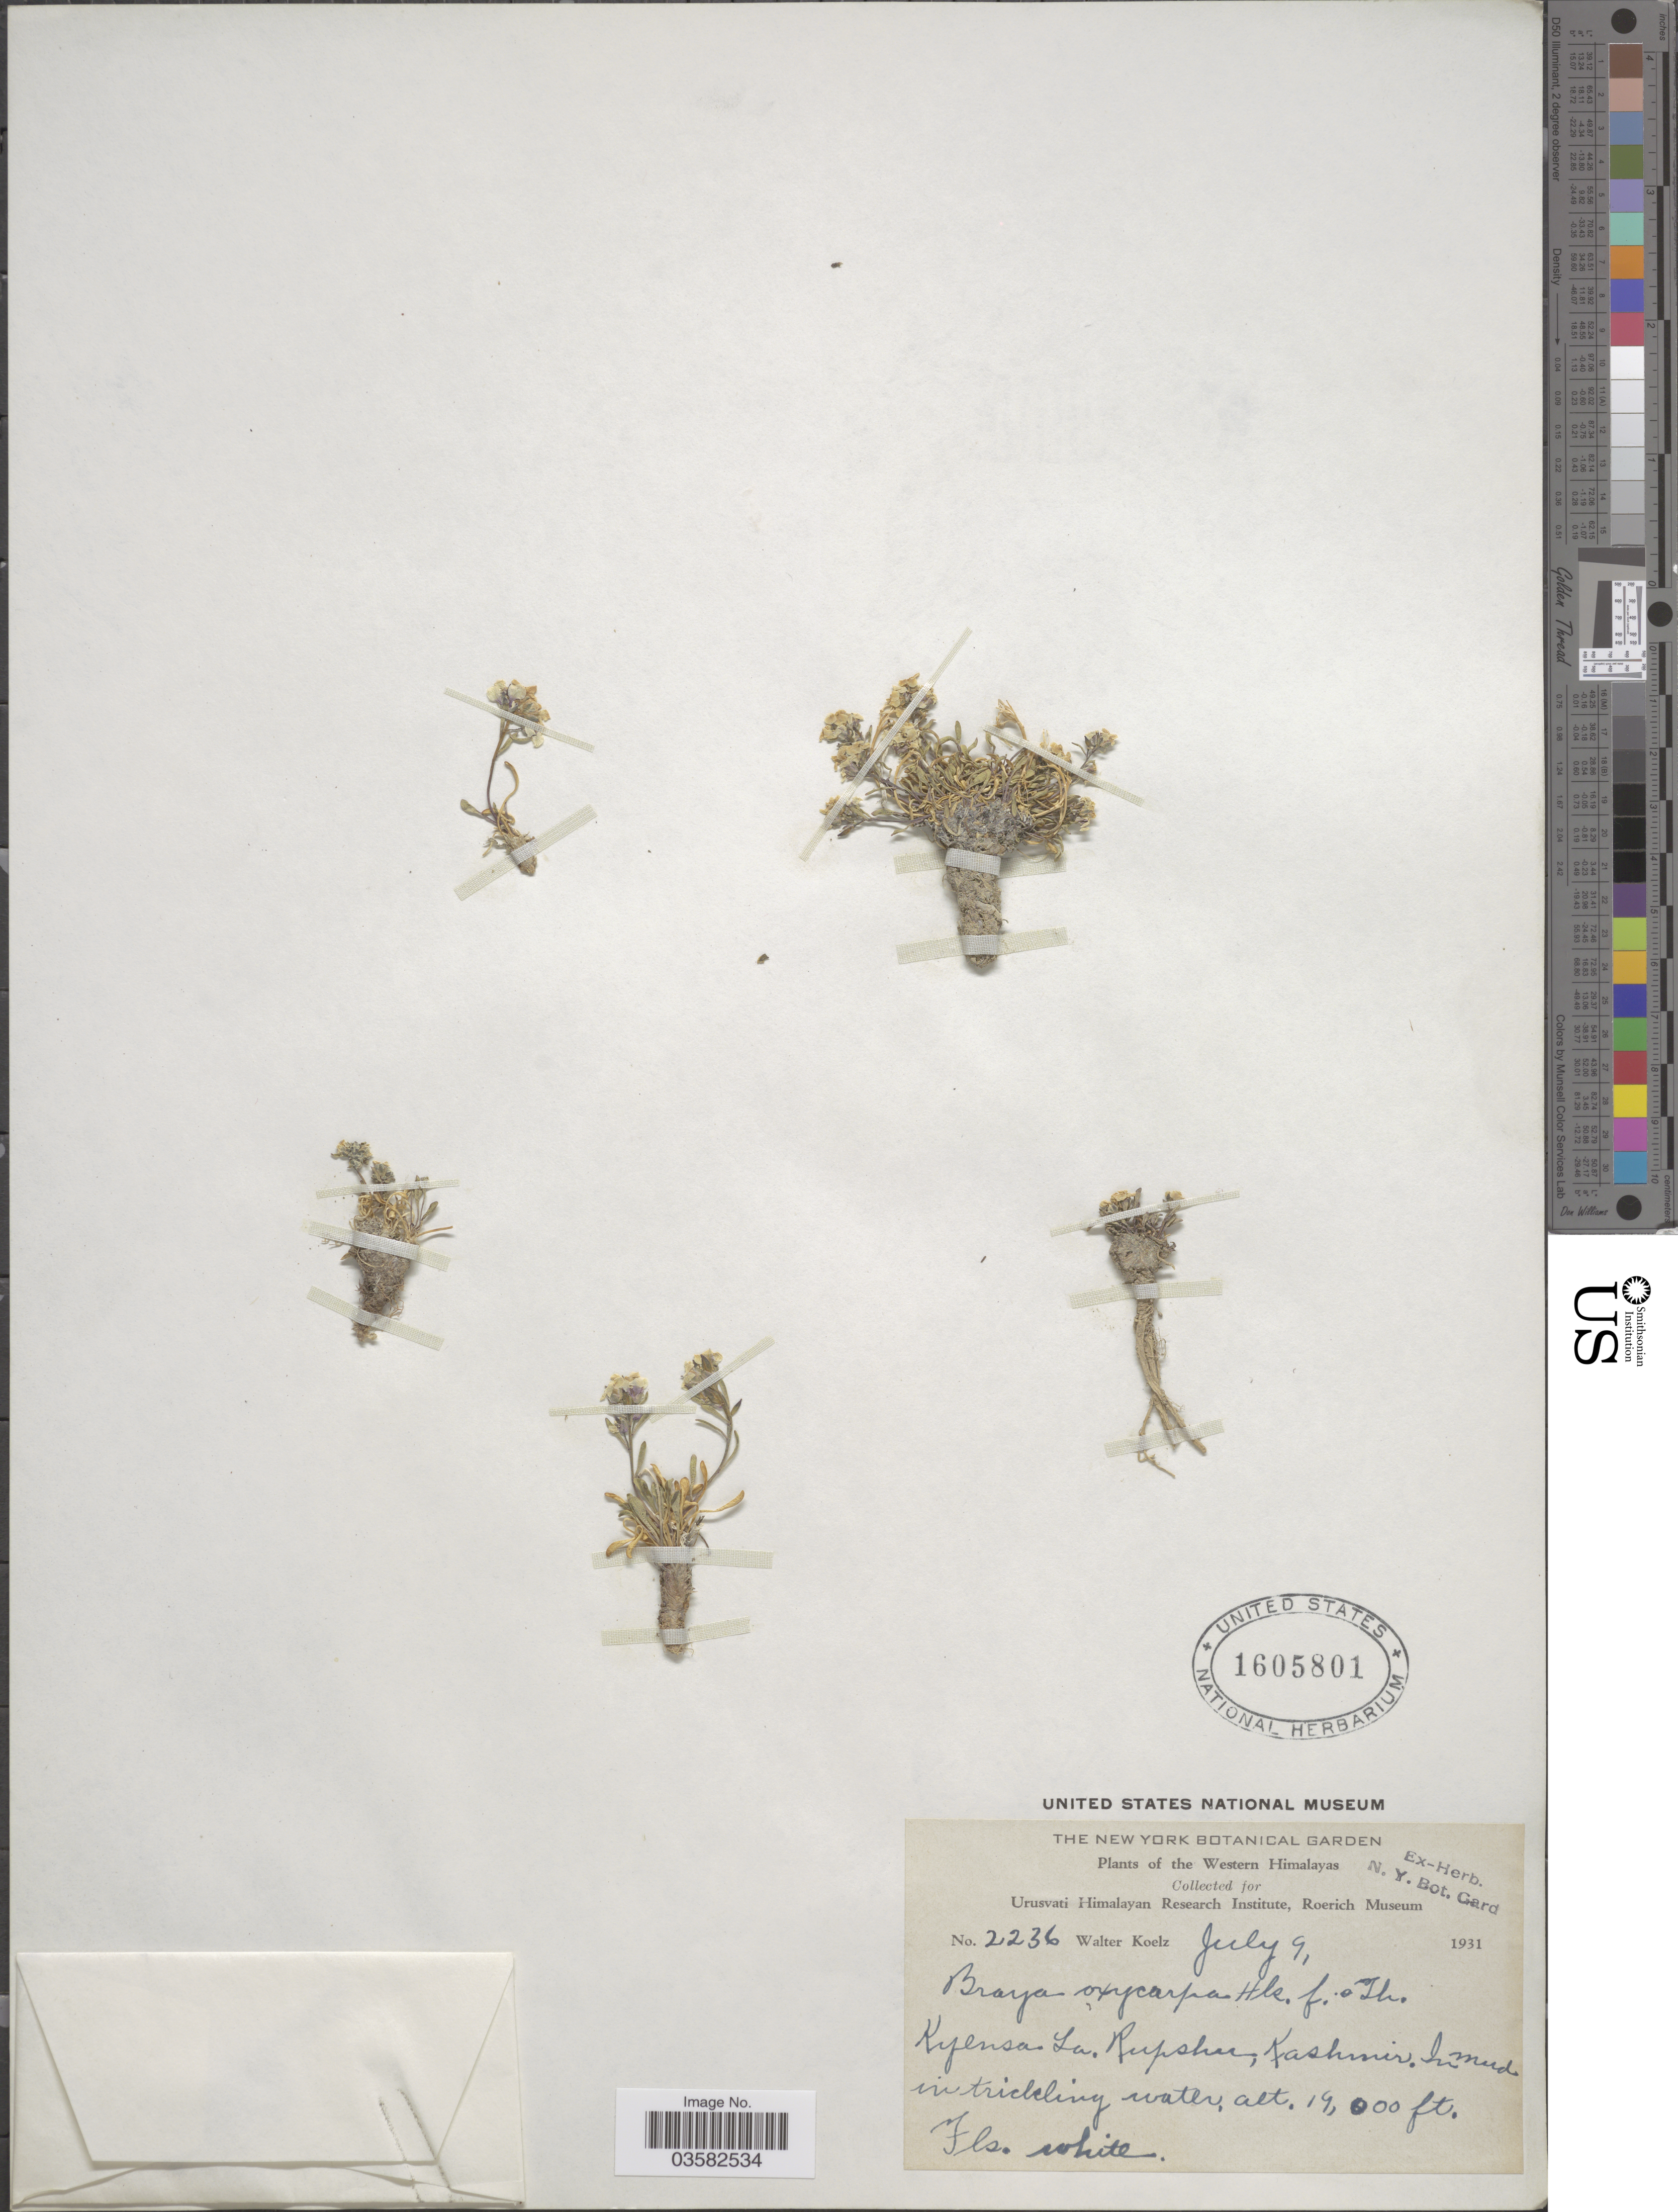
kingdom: Plantae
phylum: Tracheophyta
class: Magnoliopsida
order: Brassicales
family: Brassicaceae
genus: Aphragmus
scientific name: Aphragmus oxycarpus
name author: (Hook. f. & Thoms.) Jafri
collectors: W. N. Koelz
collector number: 2236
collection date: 1931-07-09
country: India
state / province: Jammu and Kashmir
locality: Western Himalayas. Kyensa La. Rupshu, Kashmir.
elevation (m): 5791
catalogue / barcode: US 1605801